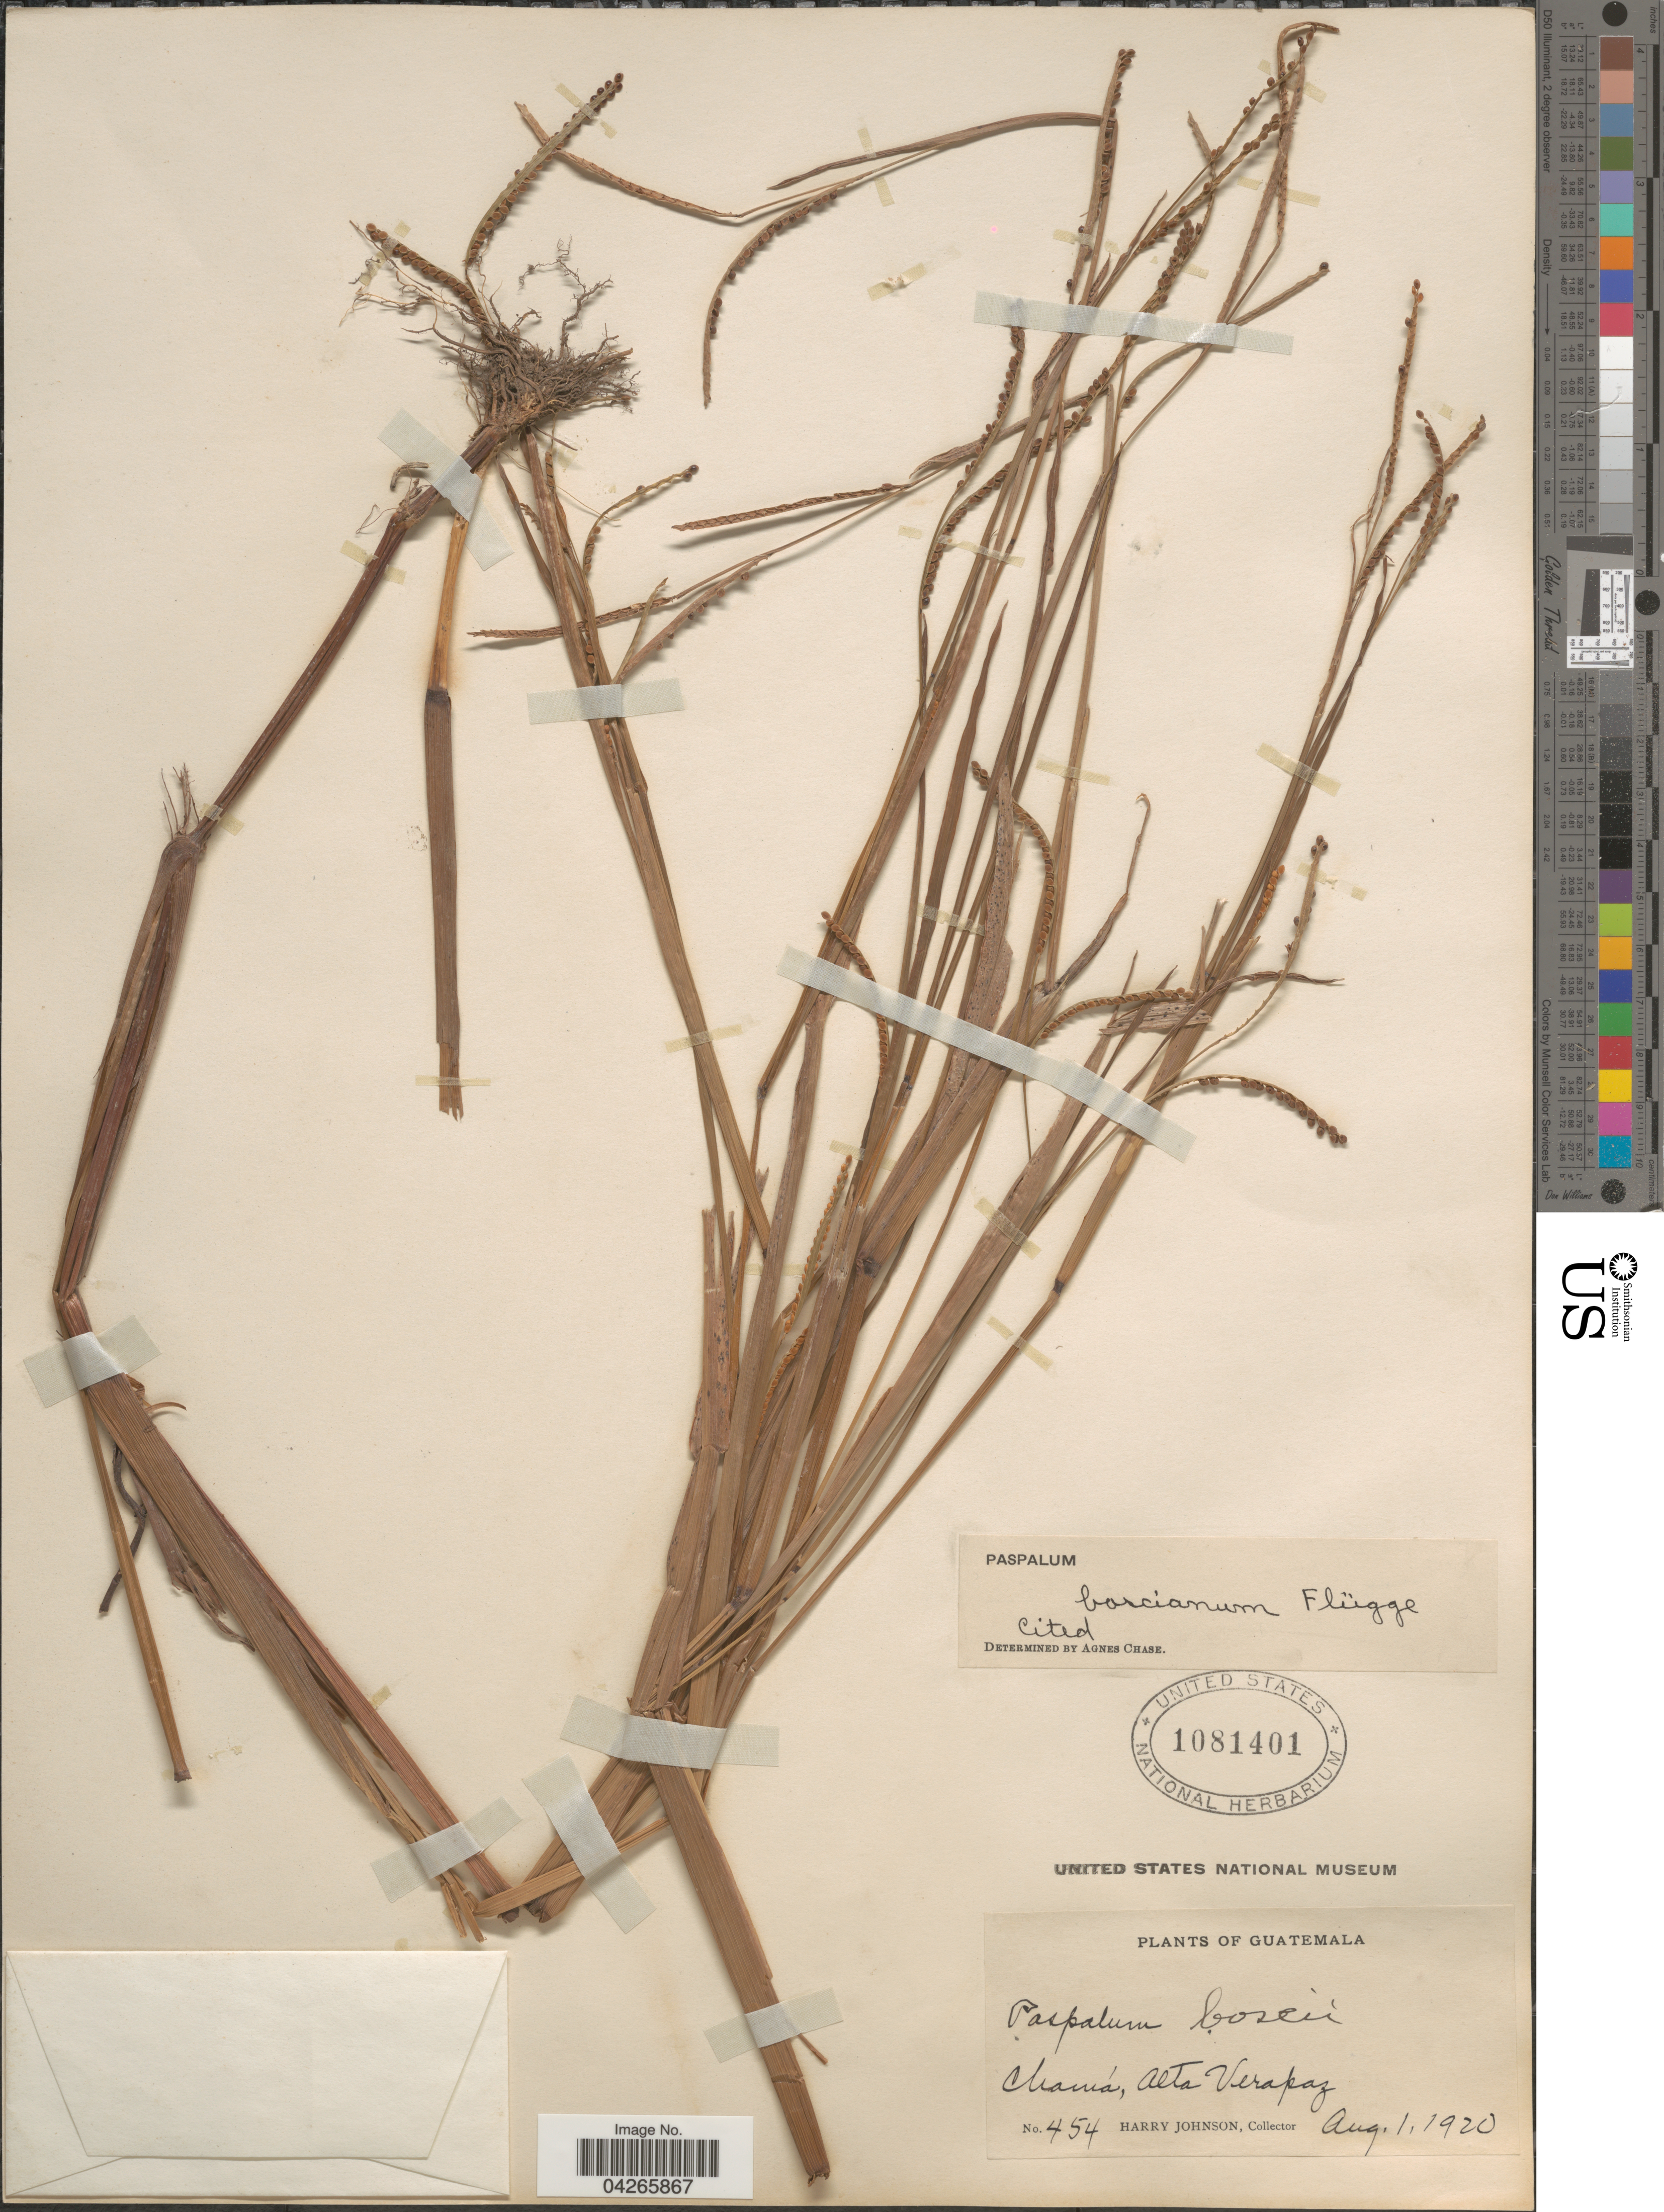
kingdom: Plantae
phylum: Tracheophyta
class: Liliopsida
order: Poales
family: Poaceae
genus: Paspalum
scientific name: Paspalum scrobiculatum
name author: L.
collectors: H. Johnson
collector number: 454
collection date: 1920-08-01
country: Guatemala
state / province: Alta Verapaz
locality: Chamá.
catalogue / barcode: US 1081401